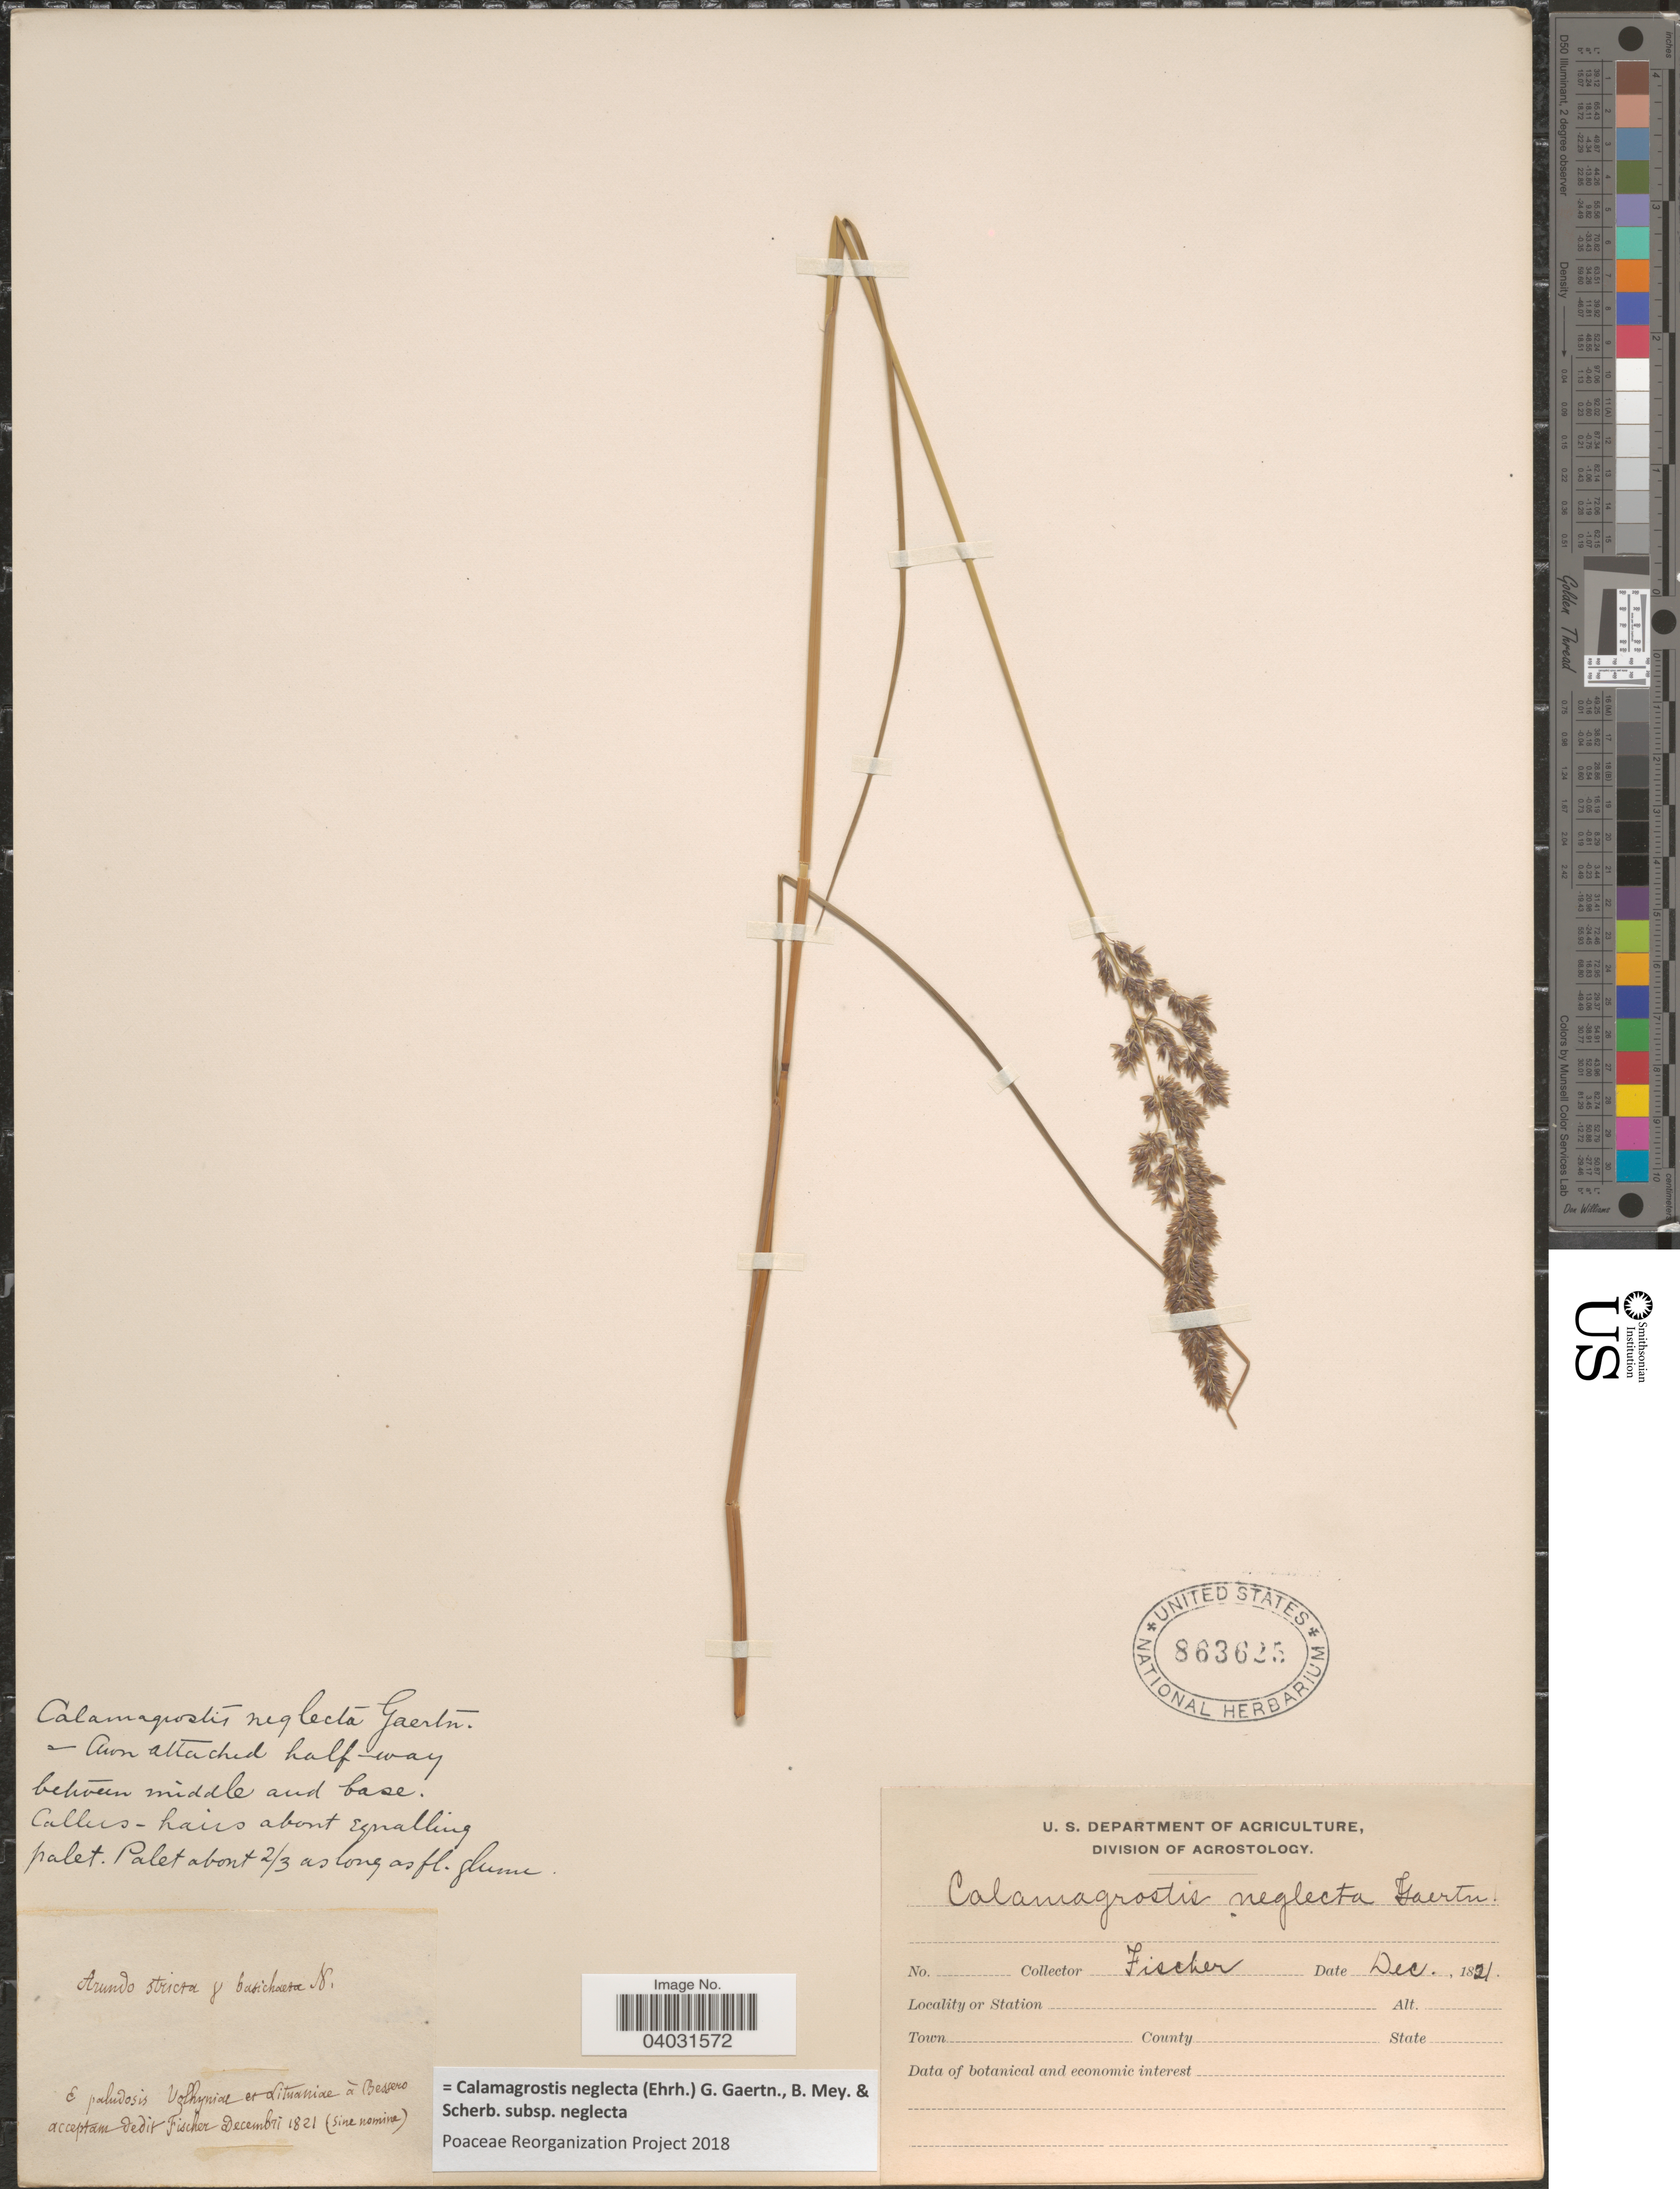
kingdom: Plantae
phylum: Tracheophyta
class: Liliopsida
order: Poales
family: Poaceae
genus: Calamagrostis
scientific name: Calamagrostis neglecta subsp. neglecta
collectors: -- Fischer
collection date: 1821-12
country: Lithuania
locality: E paludosis Volhyniae et Lituaniae à Bessero.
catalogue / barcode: US 863625